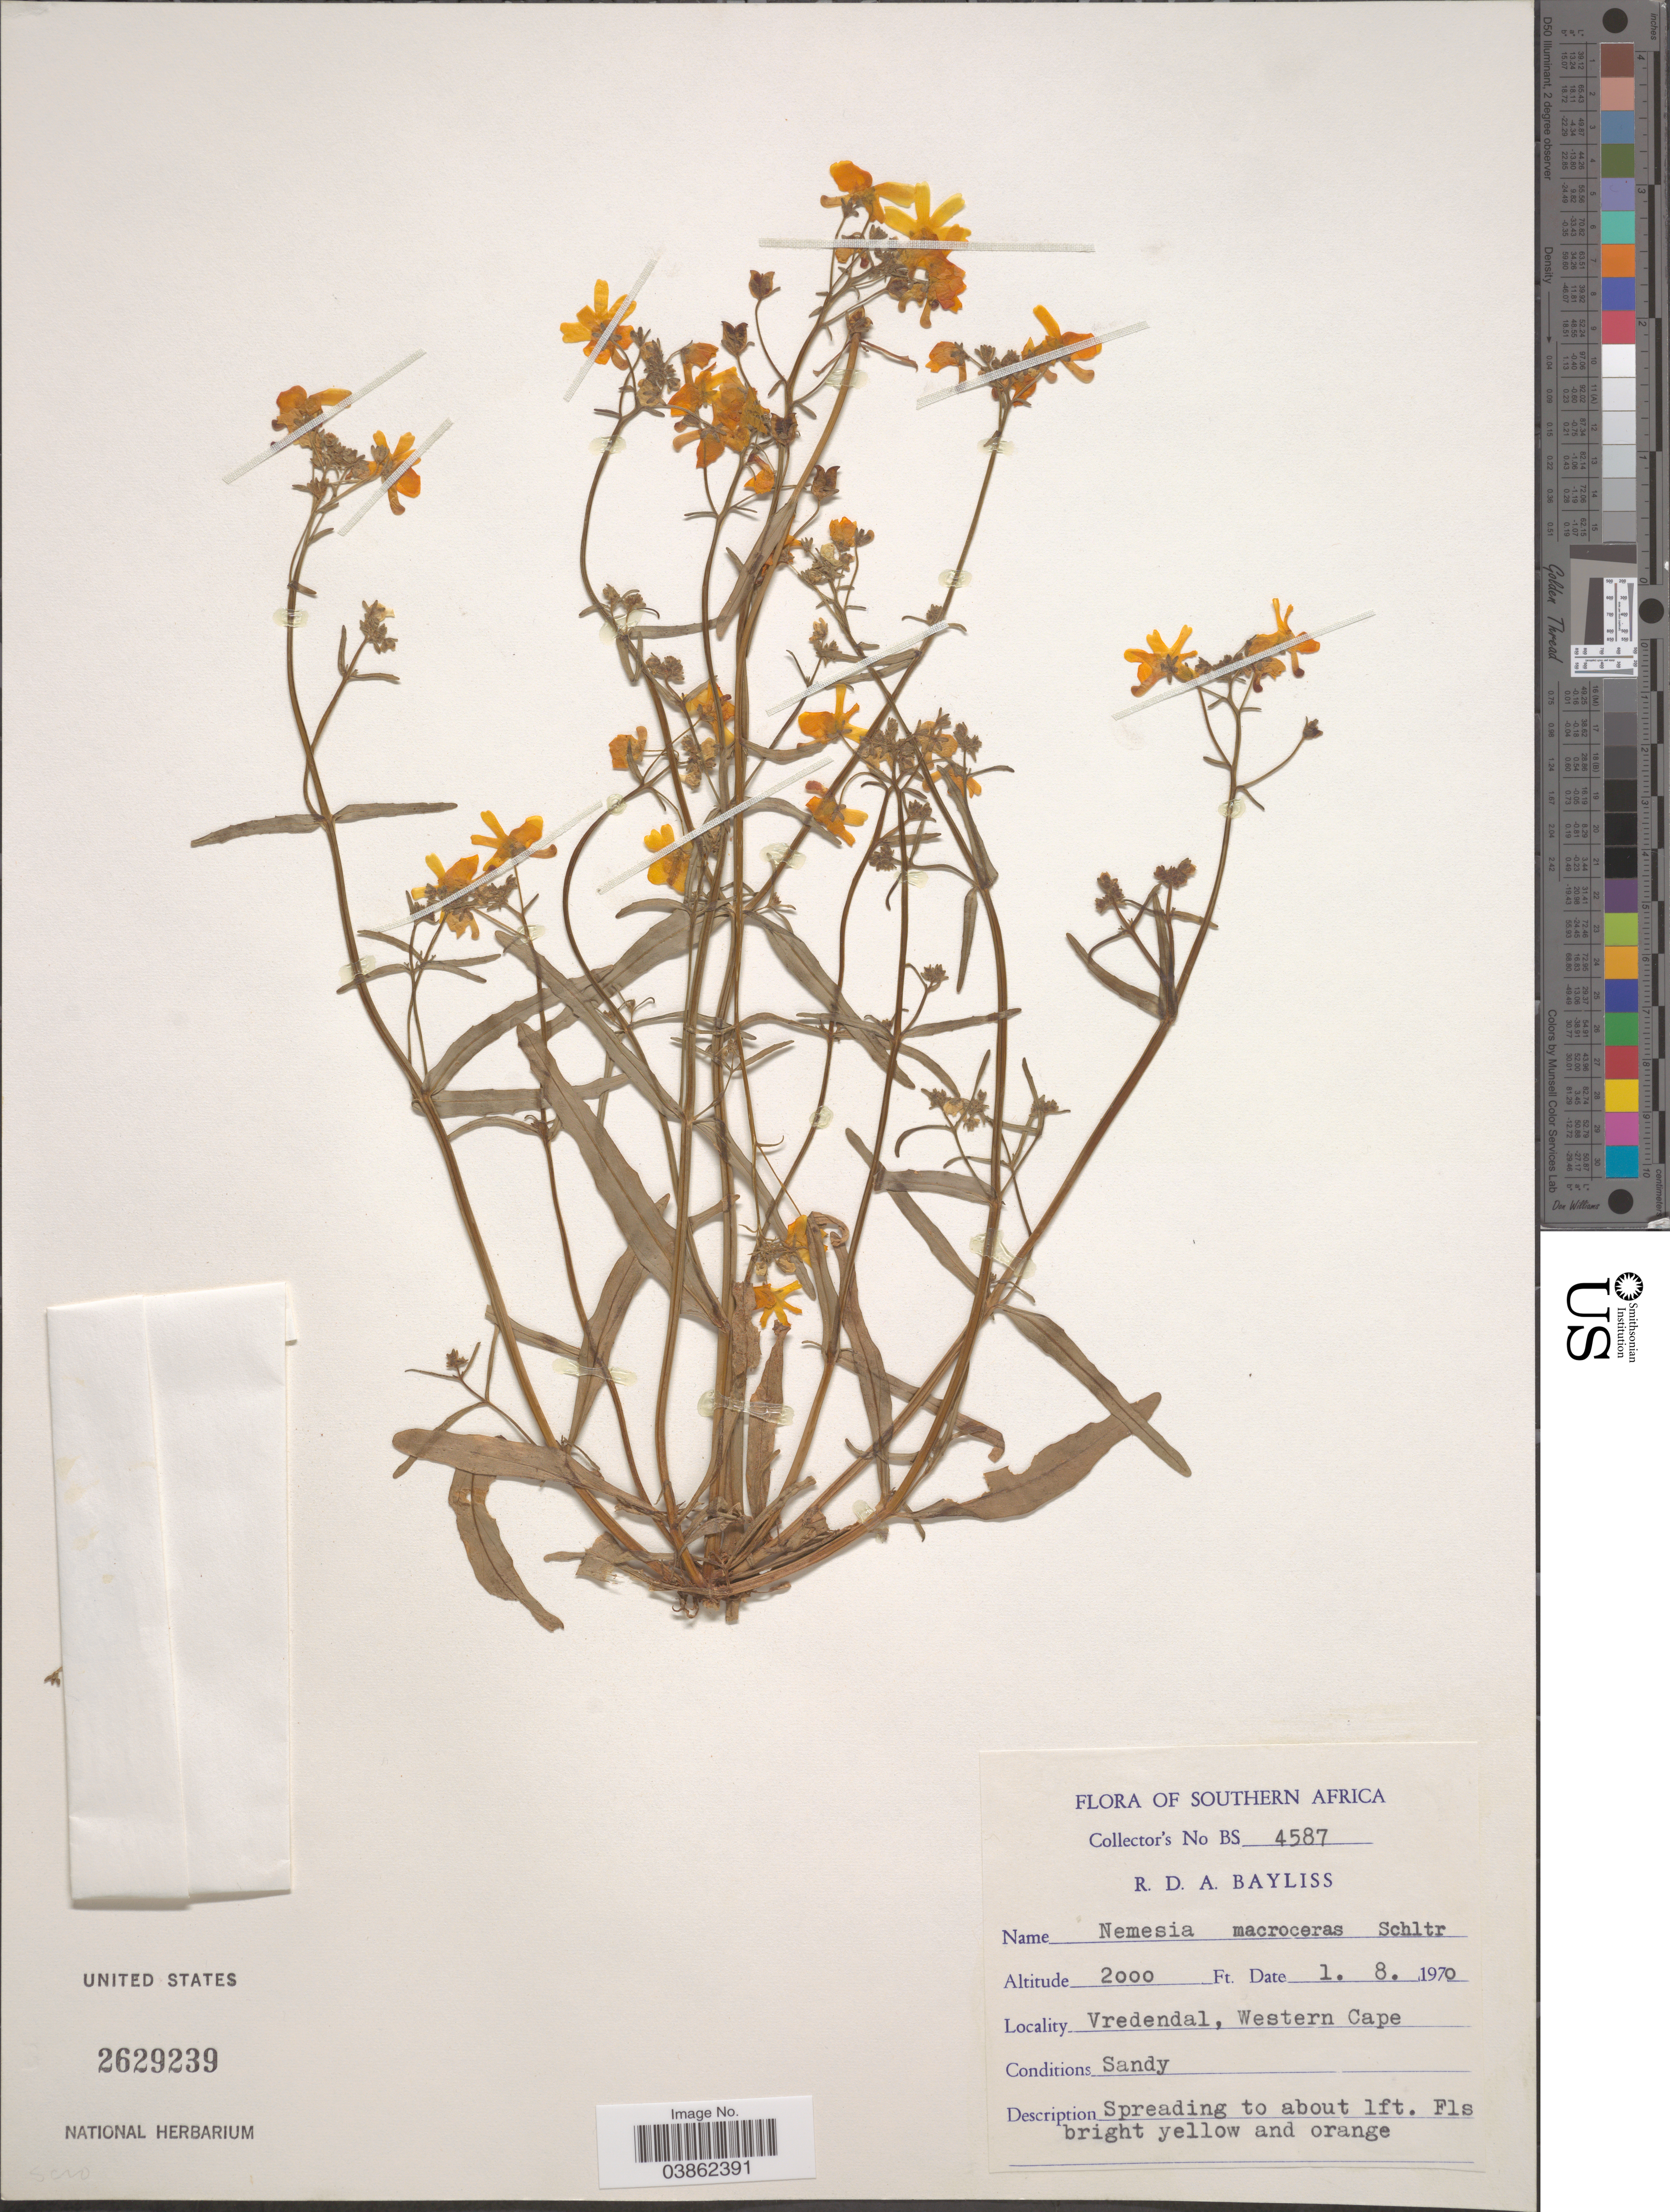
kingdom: Plantae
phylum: Tracheophyta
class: Magnoliopsida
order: Lamiales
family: Scrophulariaceae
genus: Nemesia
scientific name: Nemesia macroceras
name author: Schltr.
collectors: R. Bayliss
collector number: BS4587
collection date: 1970-08-01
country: South Africa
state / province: Western Cape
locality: Southern Africa. Vredendal.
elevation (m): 610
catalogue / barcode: US 2629239